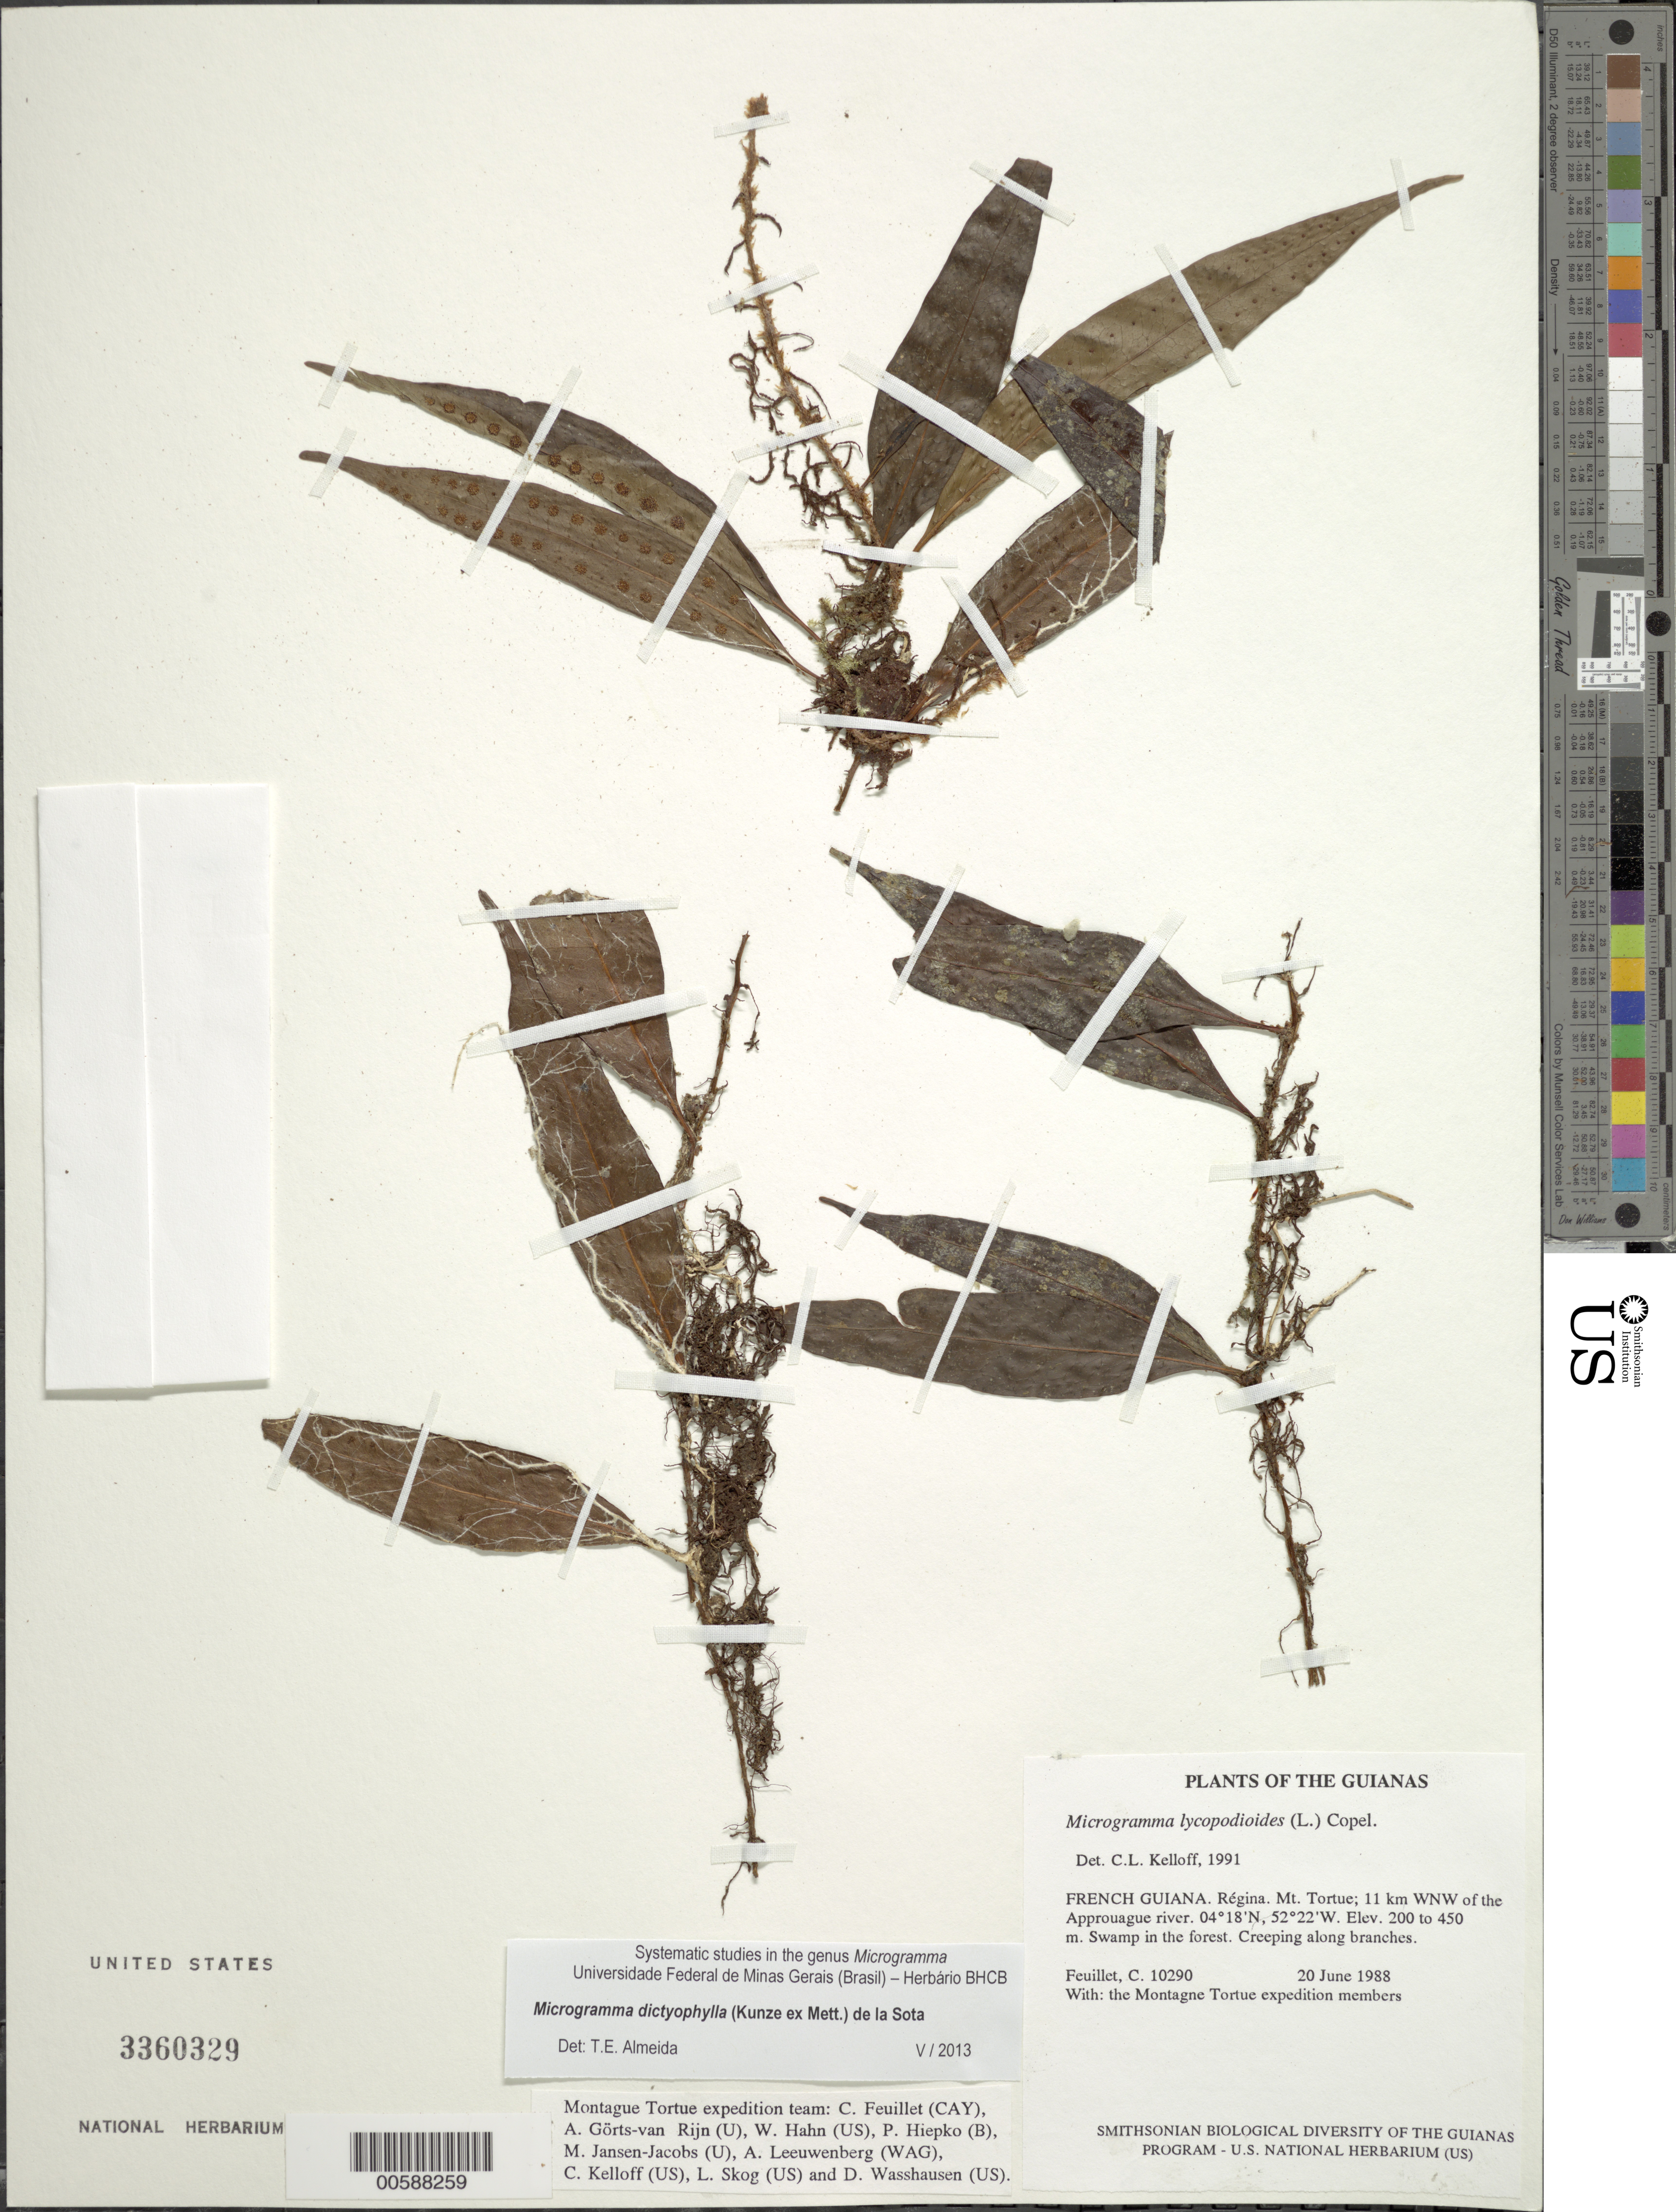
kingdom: Plantae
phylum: Tracheophyta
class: Polypodiopsida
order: Polypodiales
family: Polypodiaceae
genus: Microgramma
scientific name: Microgramma dictyophylla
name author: (Kunze ex Mett.) de la Sota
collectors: C. Feuillet & Montagne Torte Exped. members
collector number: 10290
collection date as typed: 20 June 1988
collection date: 1988-06-20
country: French Guiana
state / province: Cayenne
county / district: Regina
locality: Mt. Tortue; 11 km WNW of the Approuague river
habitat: Swamp in the forest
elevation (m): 200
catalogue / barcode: US 3360329